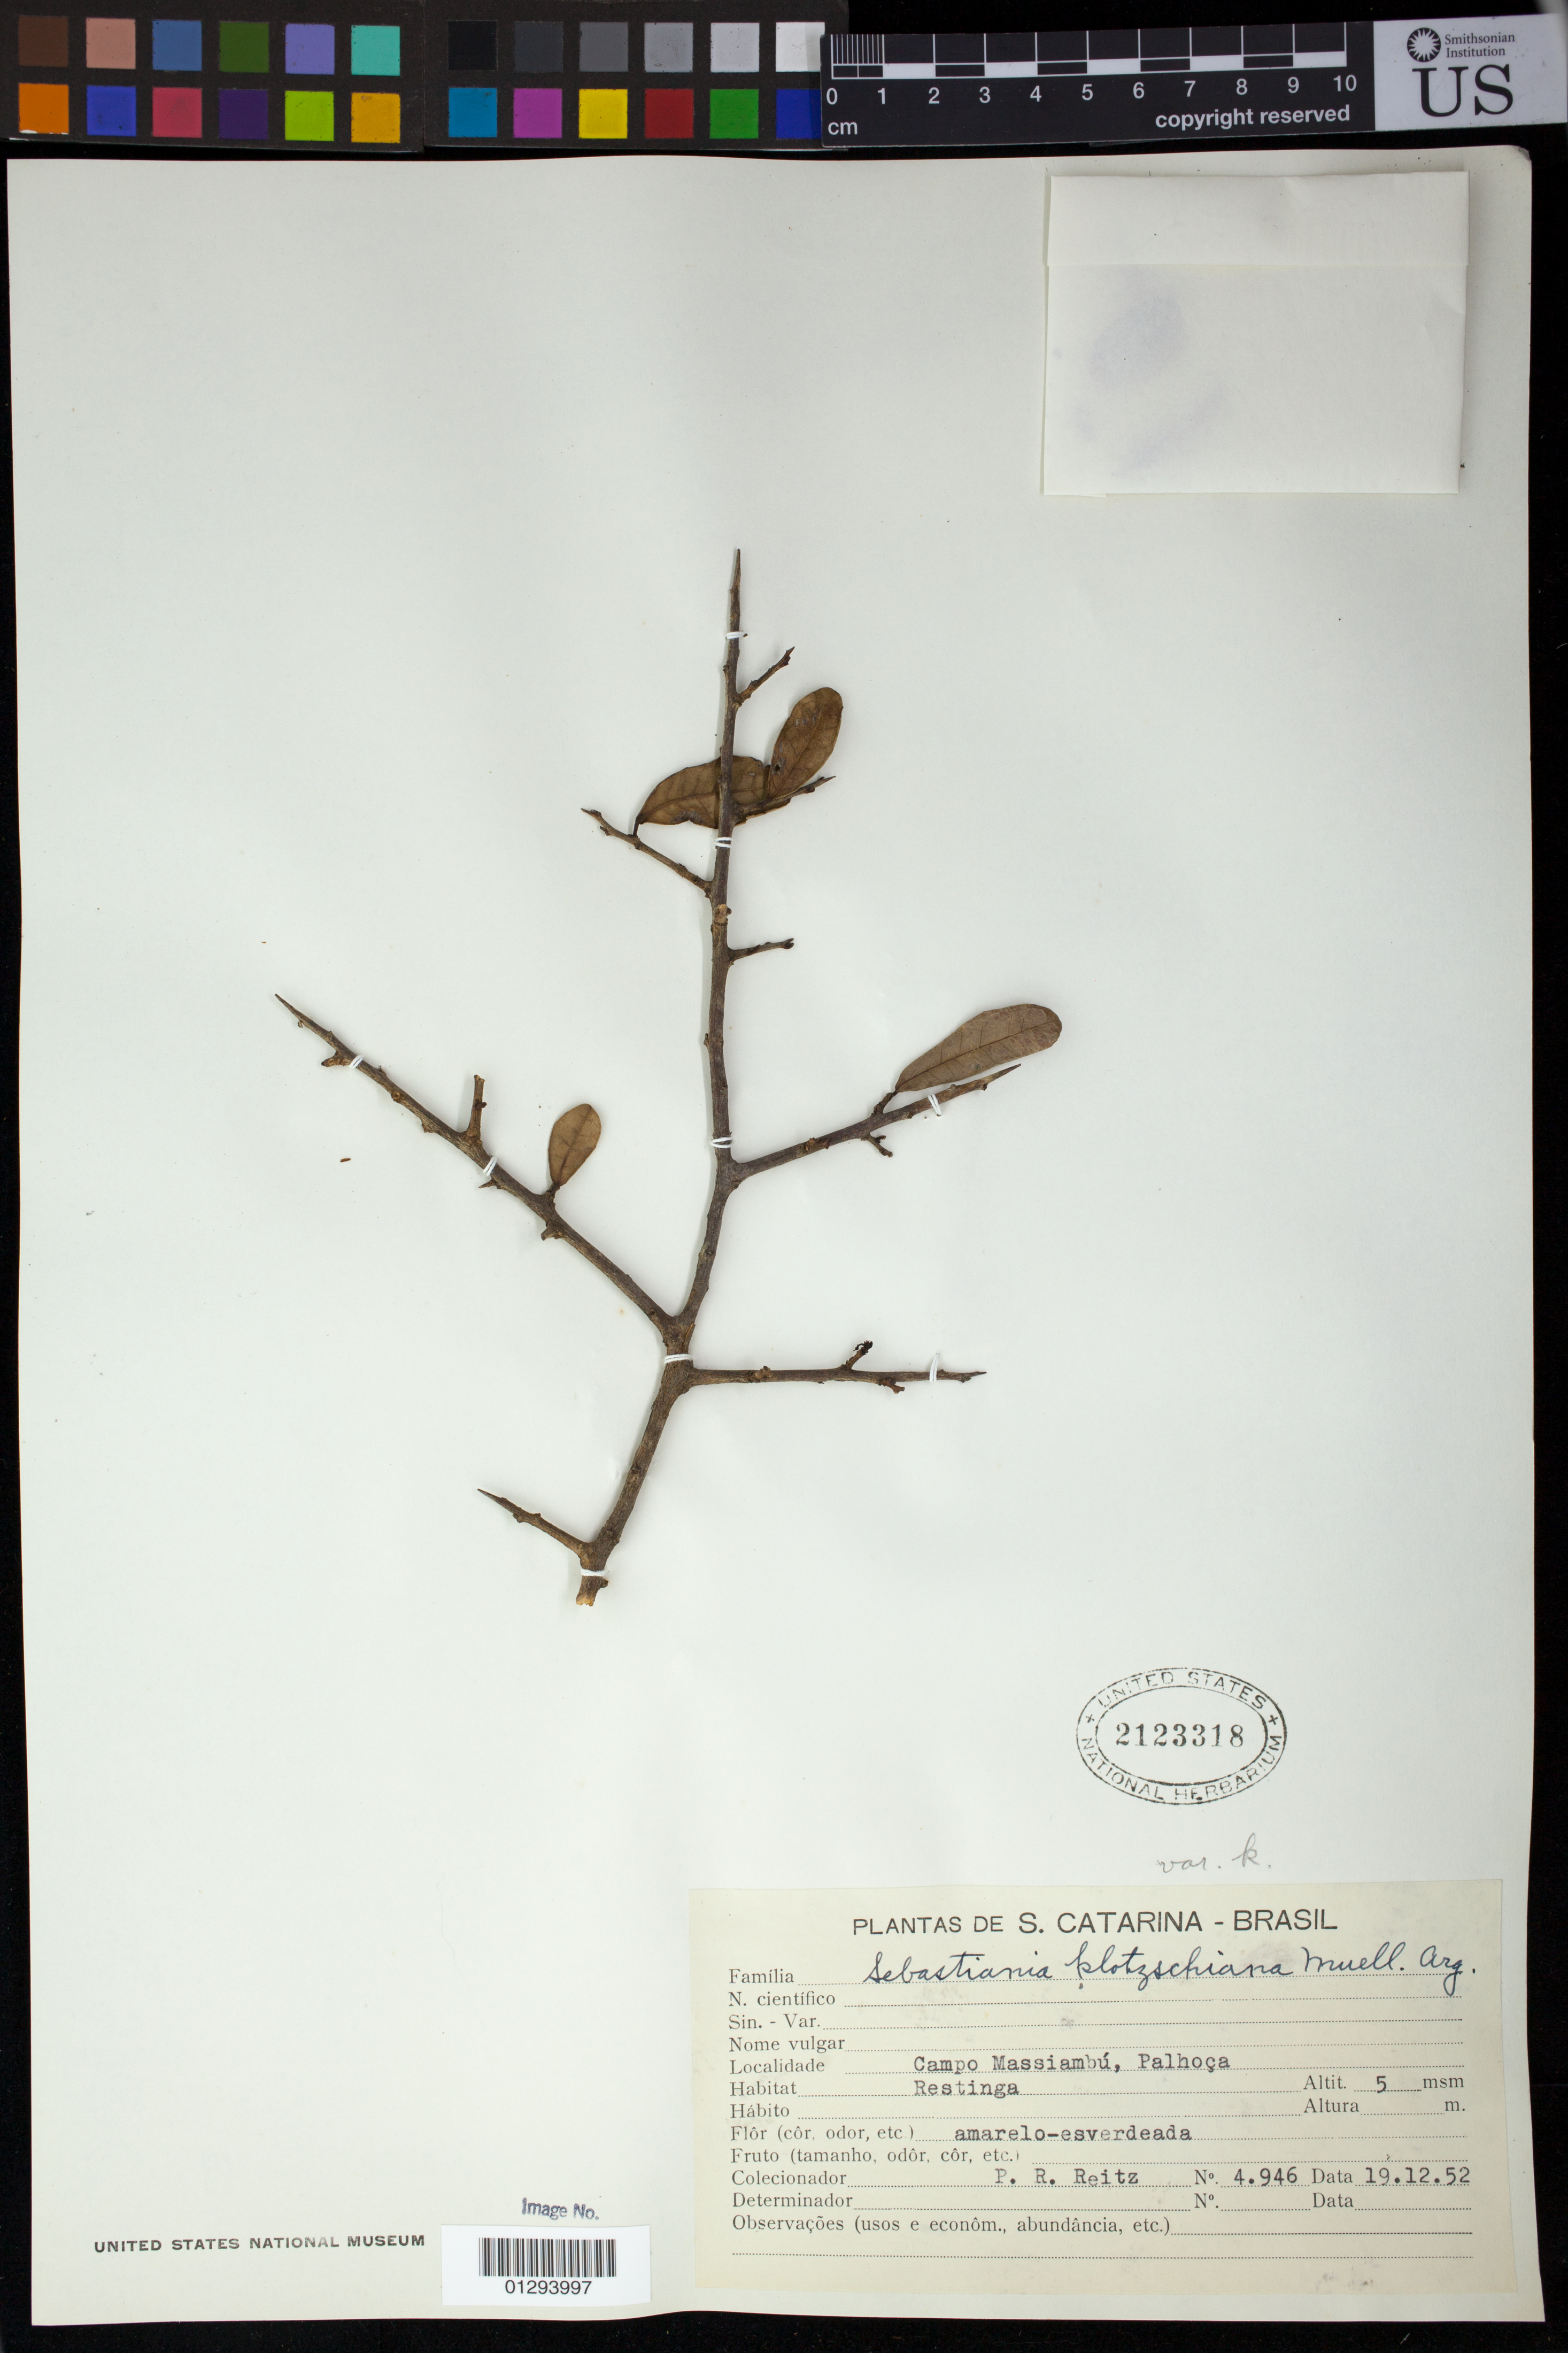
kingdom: Plantae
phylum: Tracheophyta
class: Magnoliopsida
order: Malpighiales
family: Euphorbiaceae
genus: Sebastiania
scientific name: Sebastiania commersoniana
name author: (Baill.) L.B. Sm. & Downs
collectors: R. Reitz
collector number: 4946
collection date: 1952-12-19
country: Brazil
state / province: Santa Catarina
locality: Campo Massiambu, Palhoca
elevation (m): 5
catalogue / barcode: US 2123318